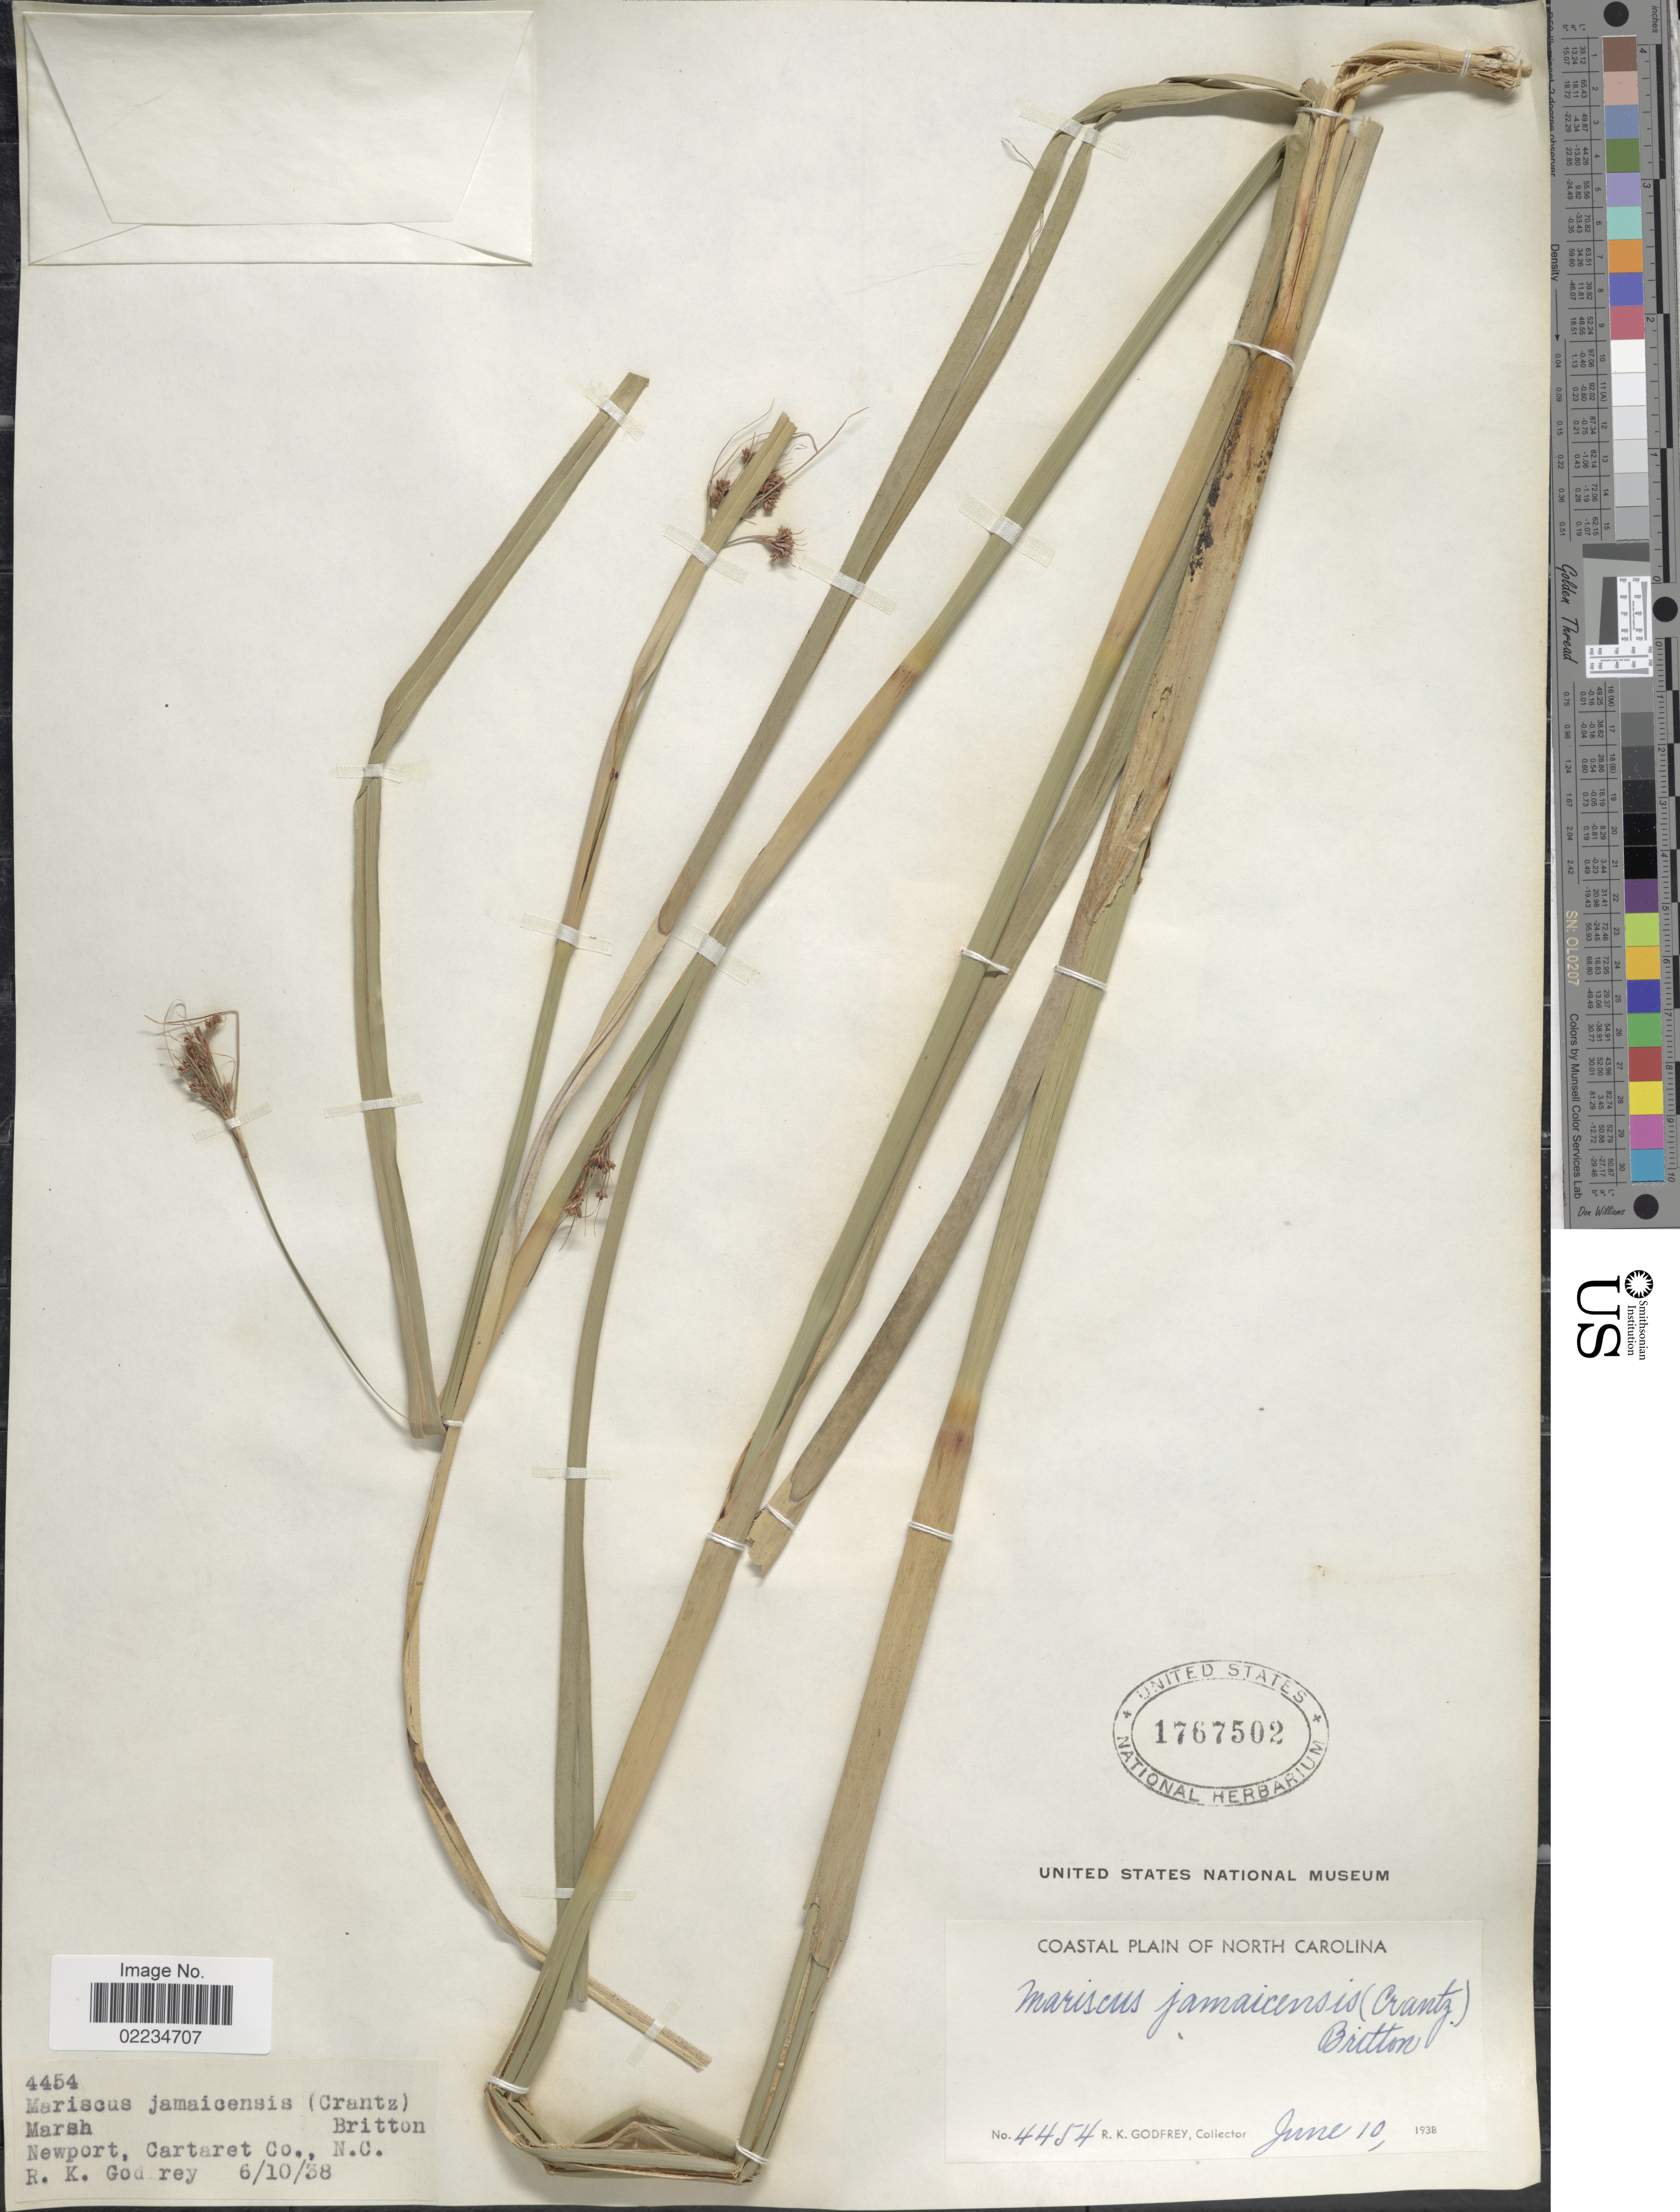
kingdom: Plantae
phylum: Tracheophyta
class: Liliopsida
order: Poales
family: Cyperaceae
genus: Cladium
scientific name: Cladium jamaicense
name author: Crantz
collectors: R. K. Godfrey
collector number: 4454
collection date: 1938-06-10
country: United States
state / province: North Carolina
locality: Coastal Plain of North Carolina, Marsh, Newport, Cartaret Co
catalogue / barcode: US 1767502